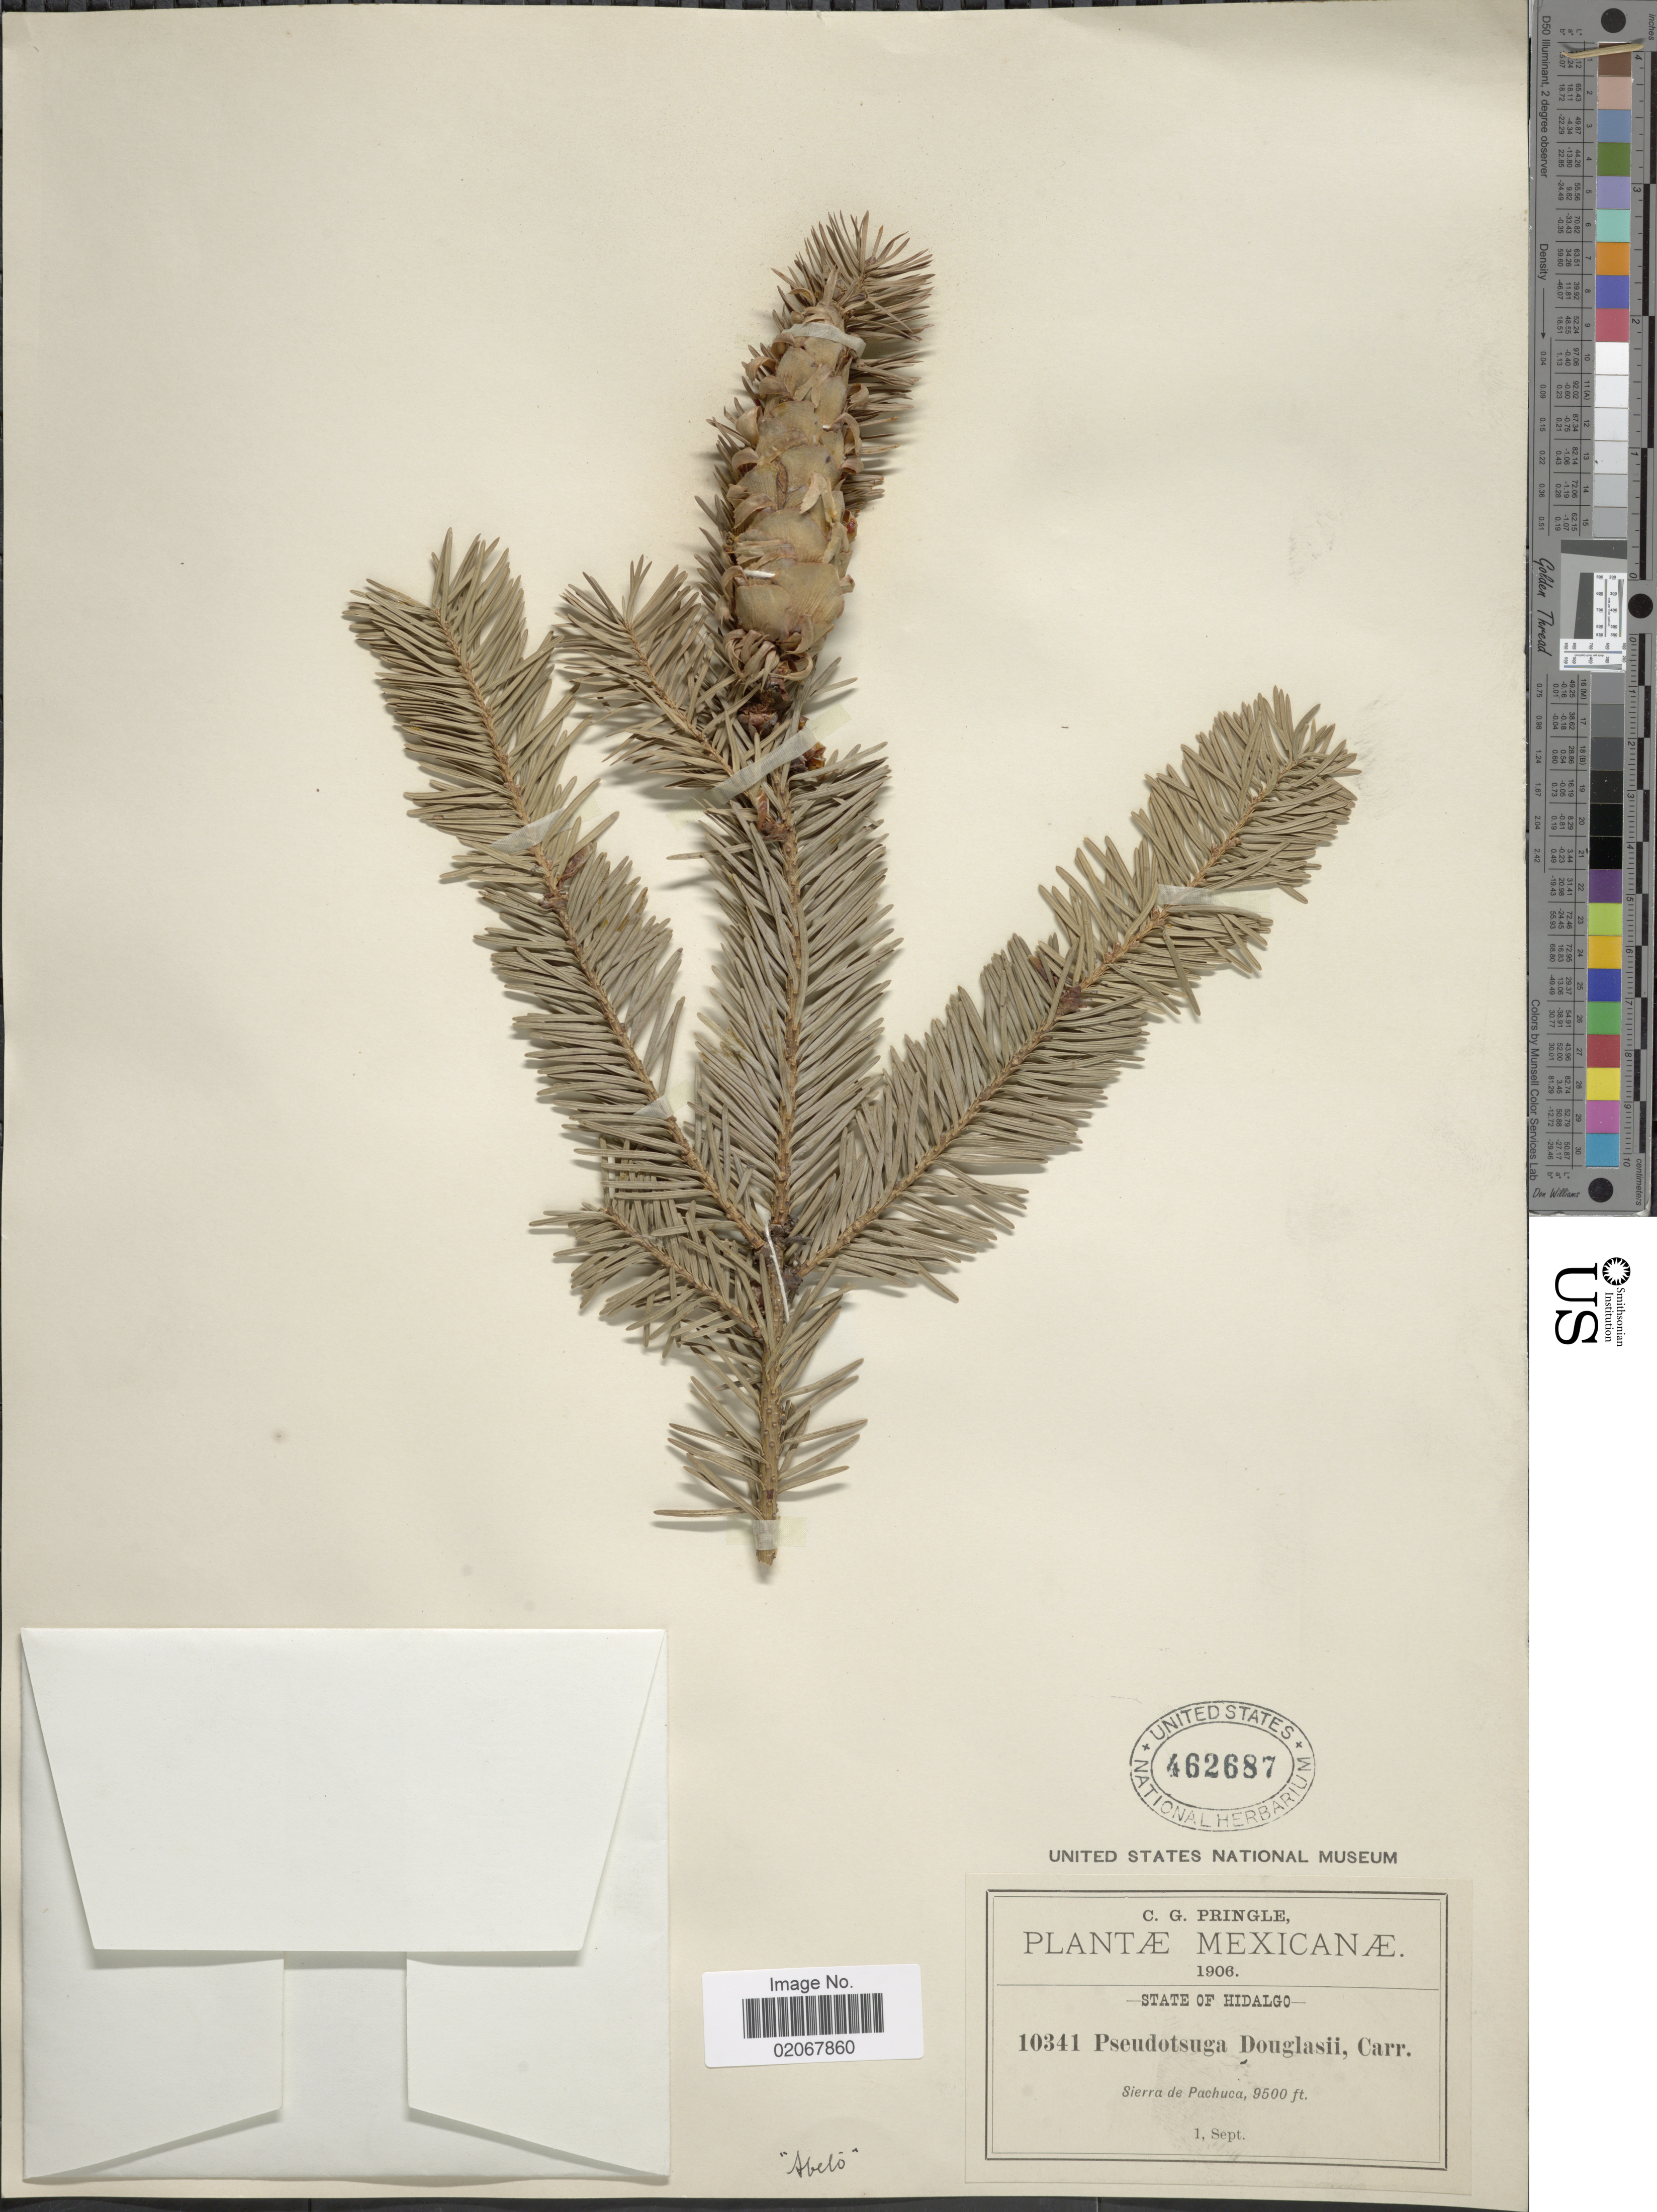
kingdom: Plantae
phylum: Tracheophyta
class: Pinopsida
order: Pinales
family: Pinaceae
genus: Pseudotsuga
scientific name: Pseudotsuga menziesii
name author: (Mirb.) Franco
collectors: C. G. Pringle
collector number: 10341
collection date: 1906-09-01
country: Mexico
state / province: Hidalgo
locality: Mexicanae. Sierra de Pachuca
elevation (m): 2896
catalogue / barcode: US 462687